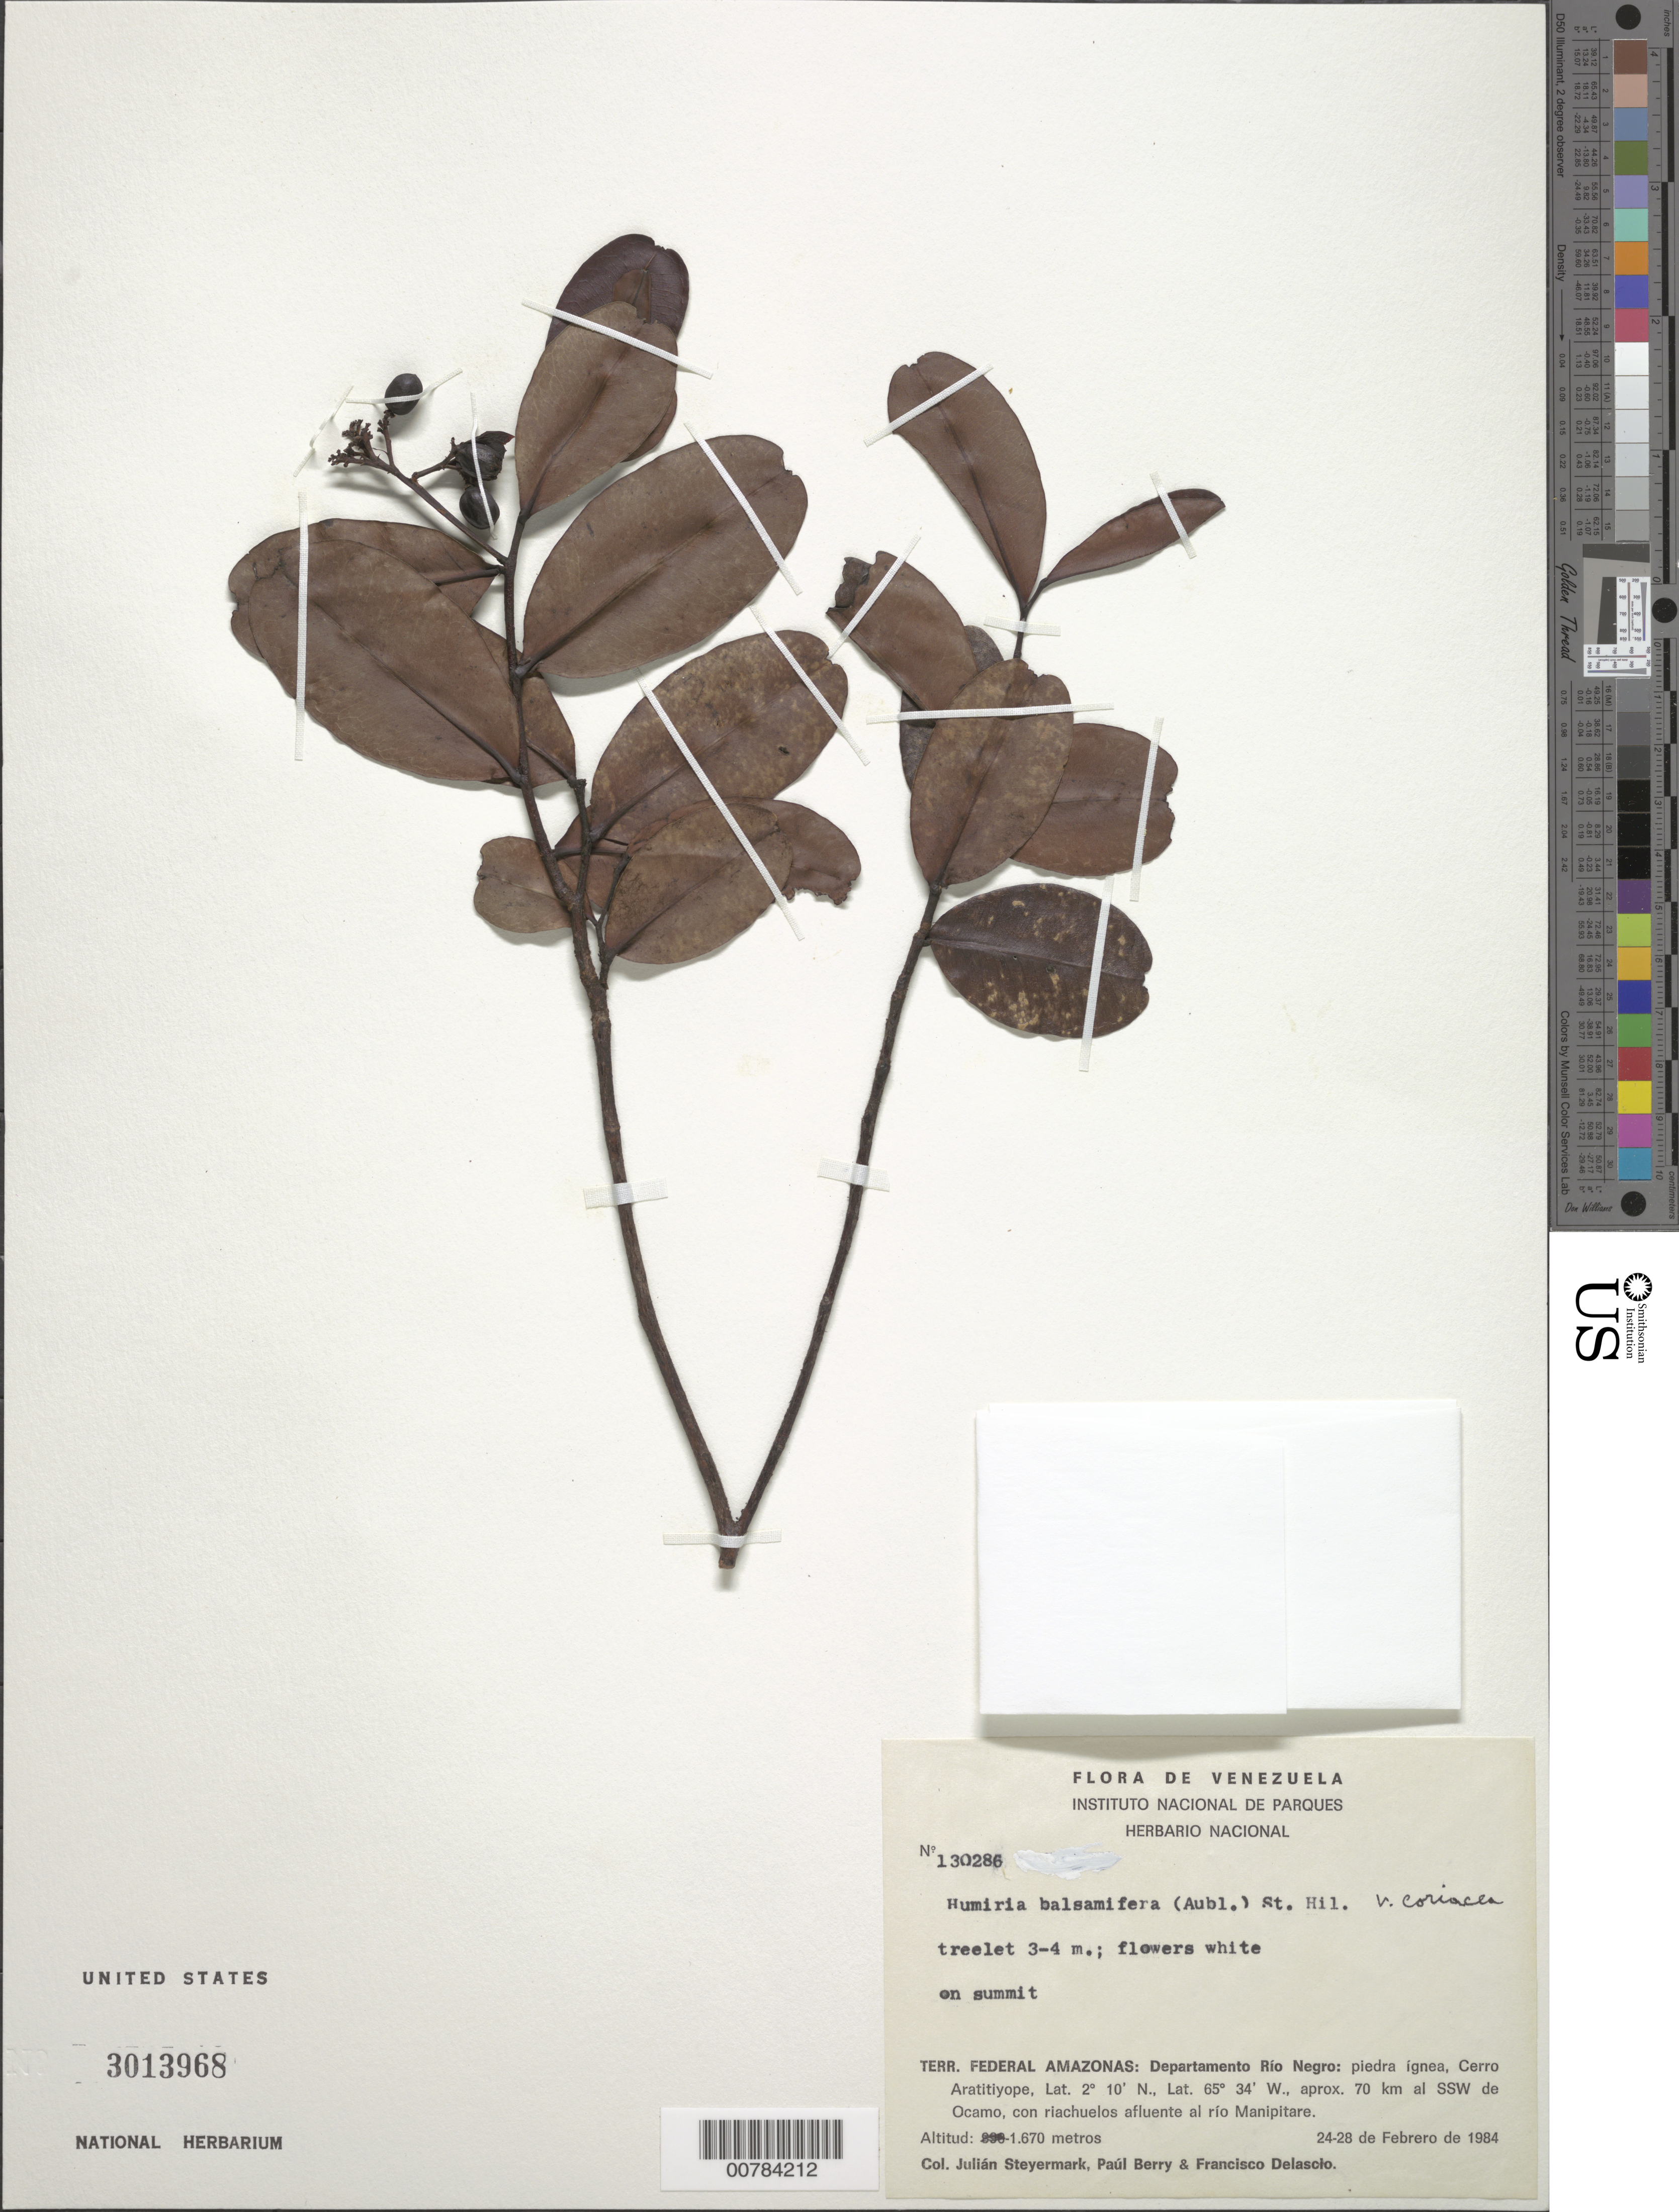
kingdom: Plantae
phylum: Tracheophyta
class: Magnoliopsida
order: Malpighiales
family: Humiriaceae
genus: Humiria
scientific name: Humiria balsamifera var. coriacea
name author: Cuatrec.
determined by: Cuatrecasas, J.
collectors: J. Steyermark, P. Berry & F. Delascio C.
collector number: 130286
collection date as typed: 24-Feb-84 to 28-Feb-84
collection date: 1984-02-24/1984-02-28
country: Venezuela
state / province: Amazonas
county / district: Río Negro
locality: Cerro Aratitiyope, approx. 70 km SSW of Ocamo, con riachuelos afluente al Río Manipitare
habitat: Piedra ígnea, on summit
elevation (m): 990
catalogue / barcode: US 3013968